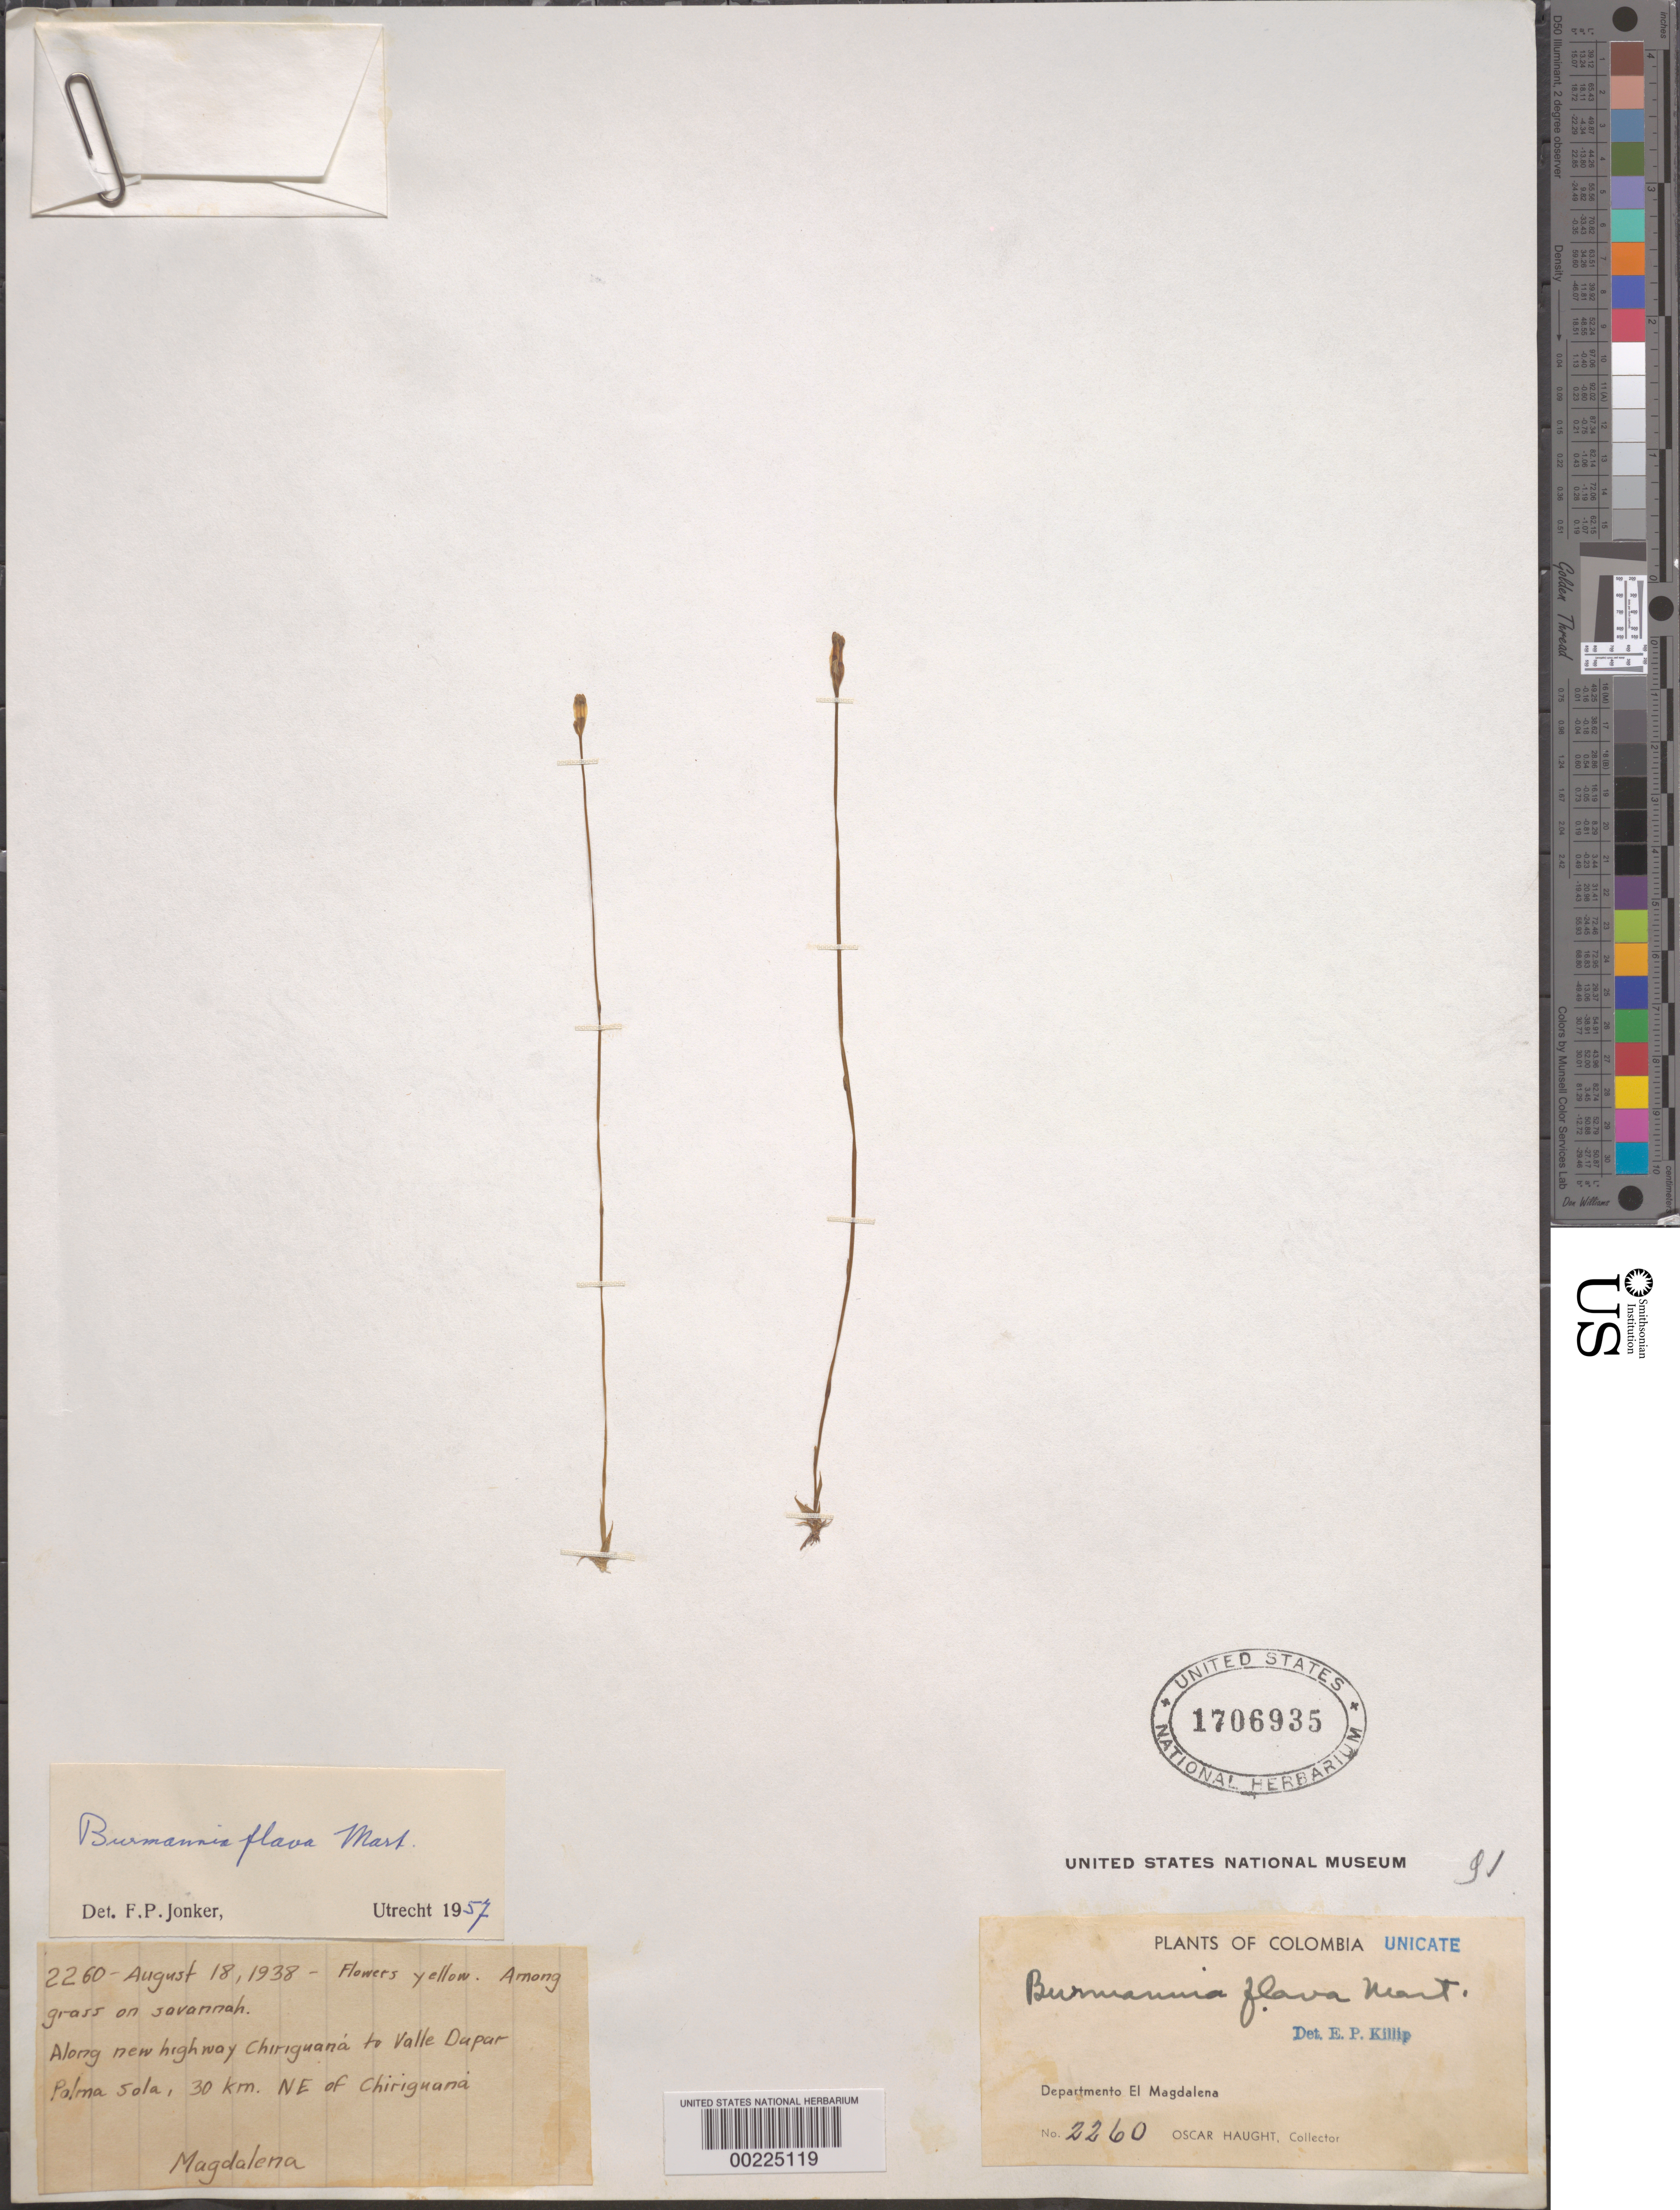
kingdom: Plantae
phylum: Tracheophyta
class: Liliopsida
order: Dioscoreales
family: Burmanniaceae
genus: Burmannia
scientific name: Burmannia flava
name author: Mart.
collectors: O. L. Haught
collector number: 2260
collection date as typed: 18 Aug 1938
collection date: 1938-08-18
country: Colombia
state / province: Magdalena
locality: Along new highway to chiriguana to Valle Dupar Palma Sala, 30 km NE of Chiriguana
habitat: Among grass on savanna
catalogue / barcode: US 1706935